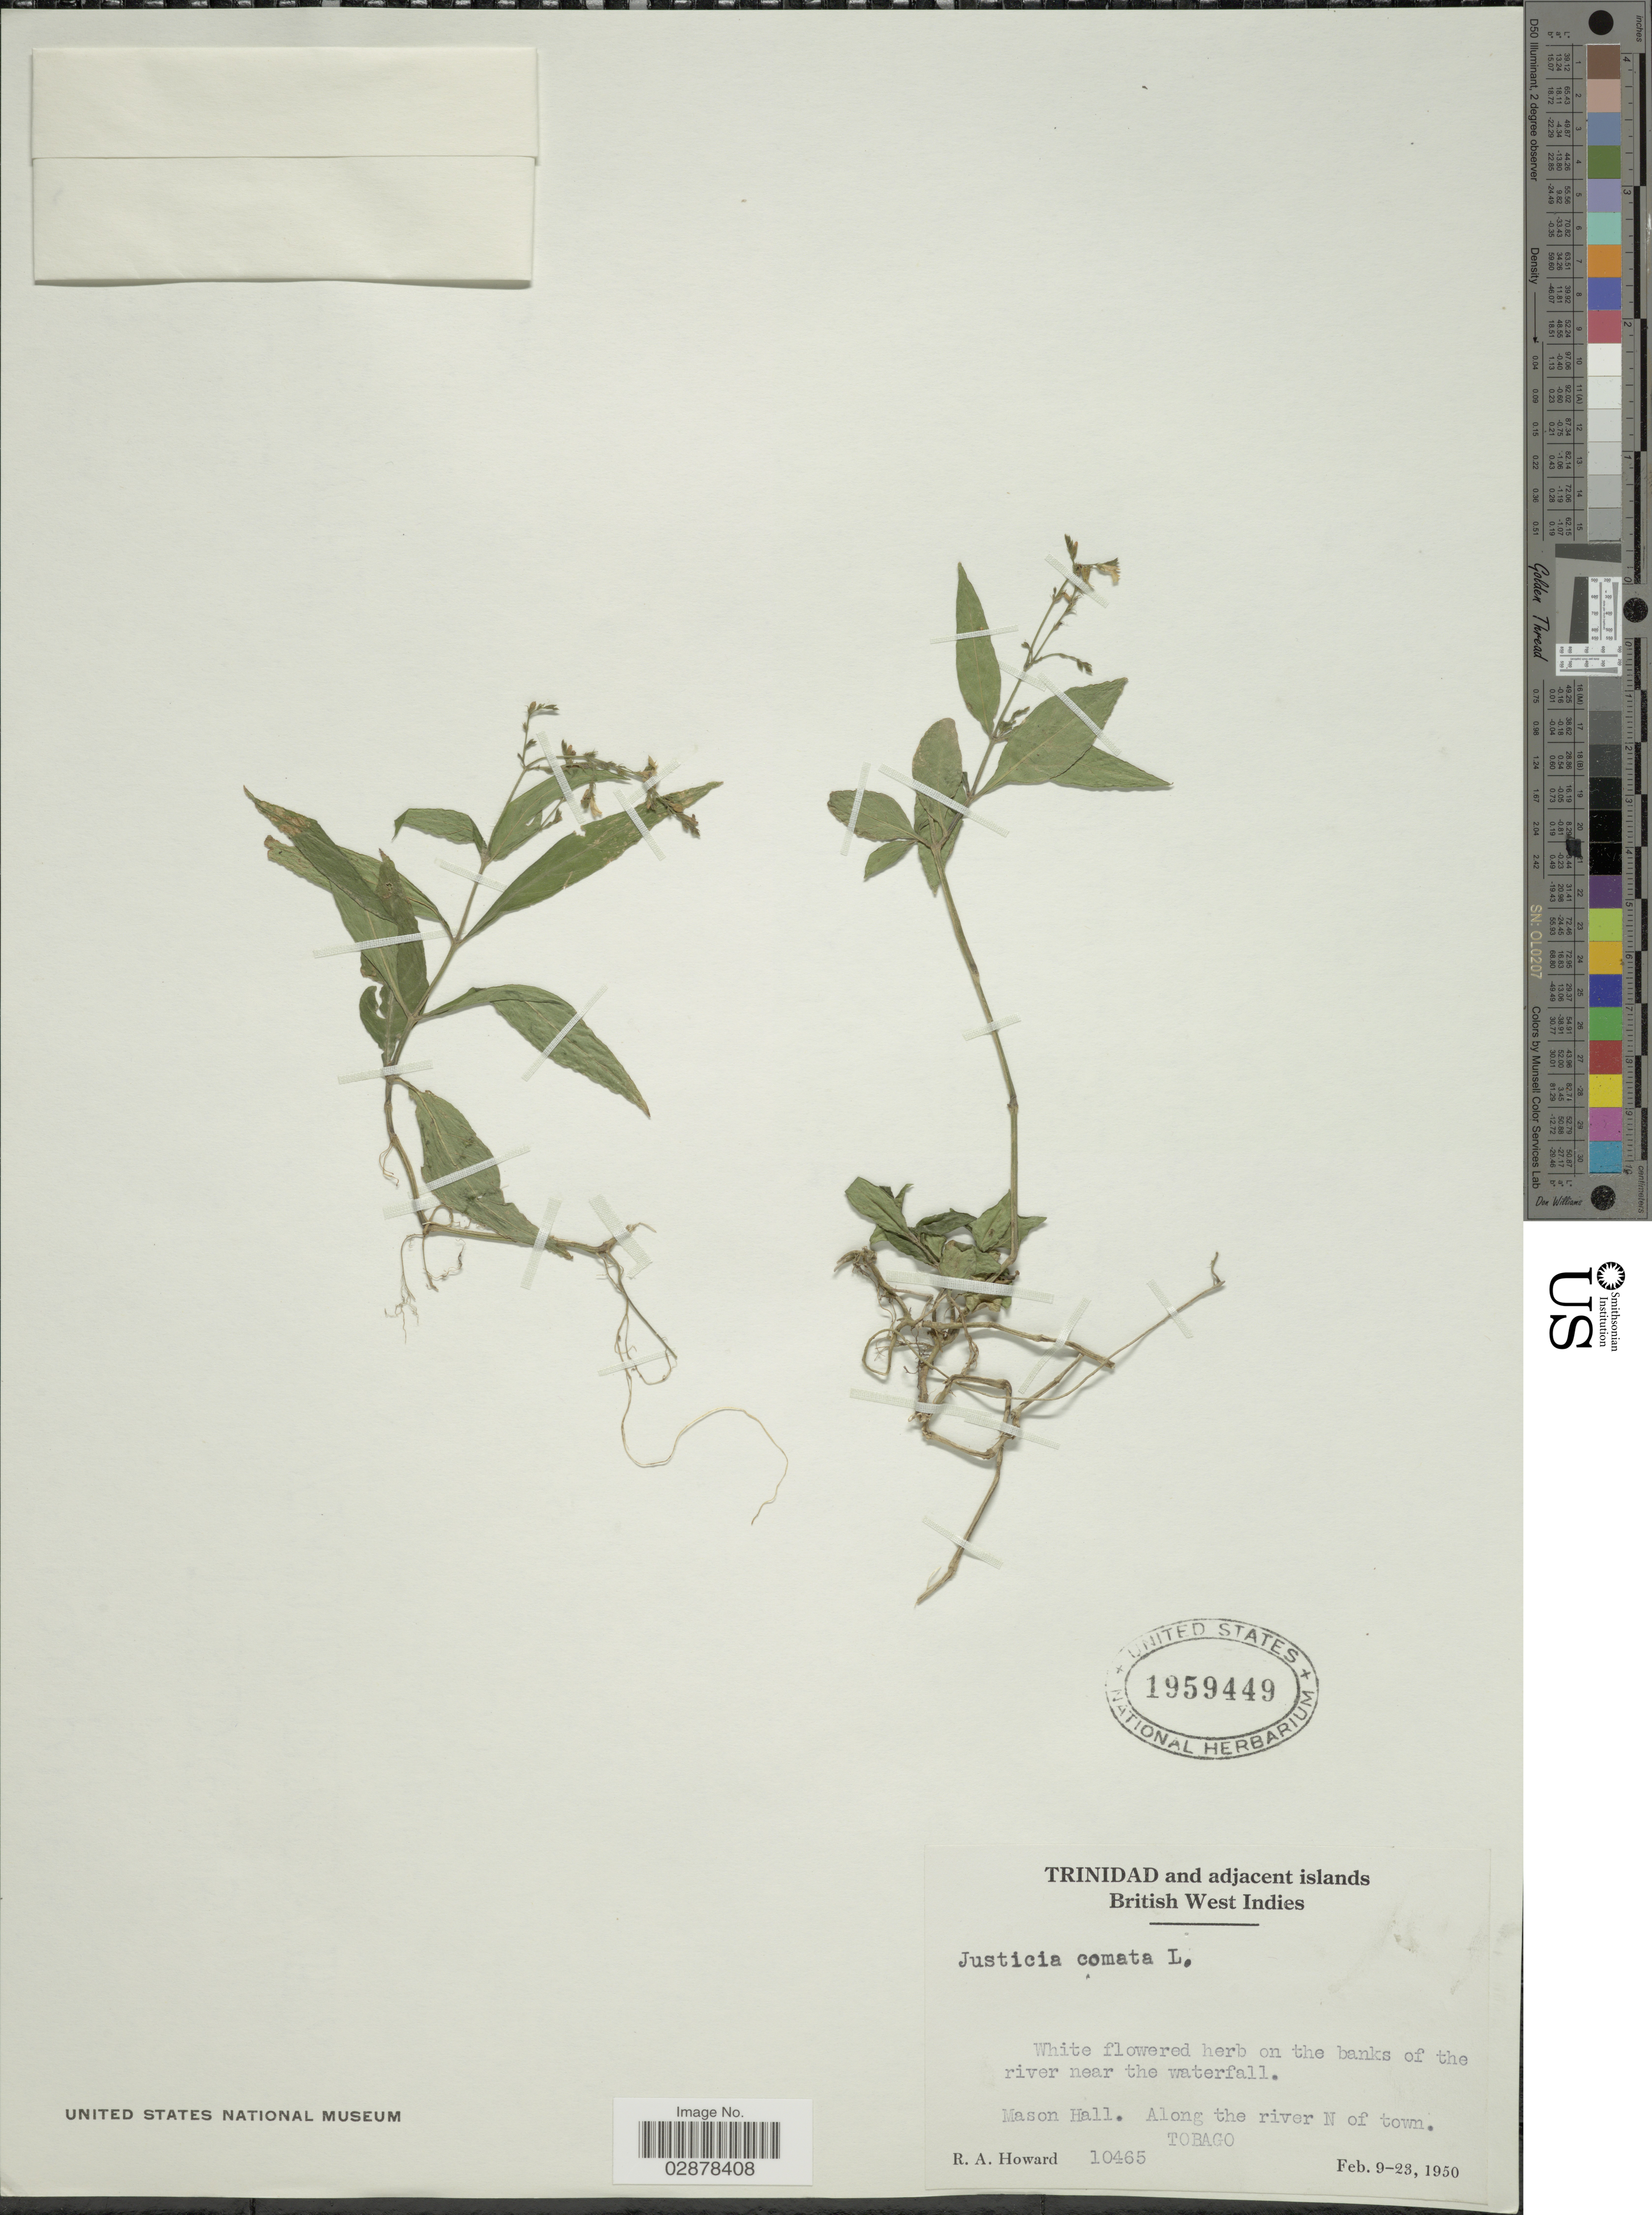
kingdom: Plantae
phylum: Tracheophyta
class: Magnoliopsida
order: Lamiales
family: Acanthaceae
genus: Justicia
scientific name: Justicia comata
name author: (L.) Lam.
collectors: R. A. Howard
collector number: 10465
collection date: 1950-02-09/1950-02-23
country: Trinidad and Tobago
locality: Trinidad and adjacent islands. British West Indies. On the banks of the river near the waterfall. Mason Hall. Along the river N of town. Tobago.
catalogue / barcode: US 1959449